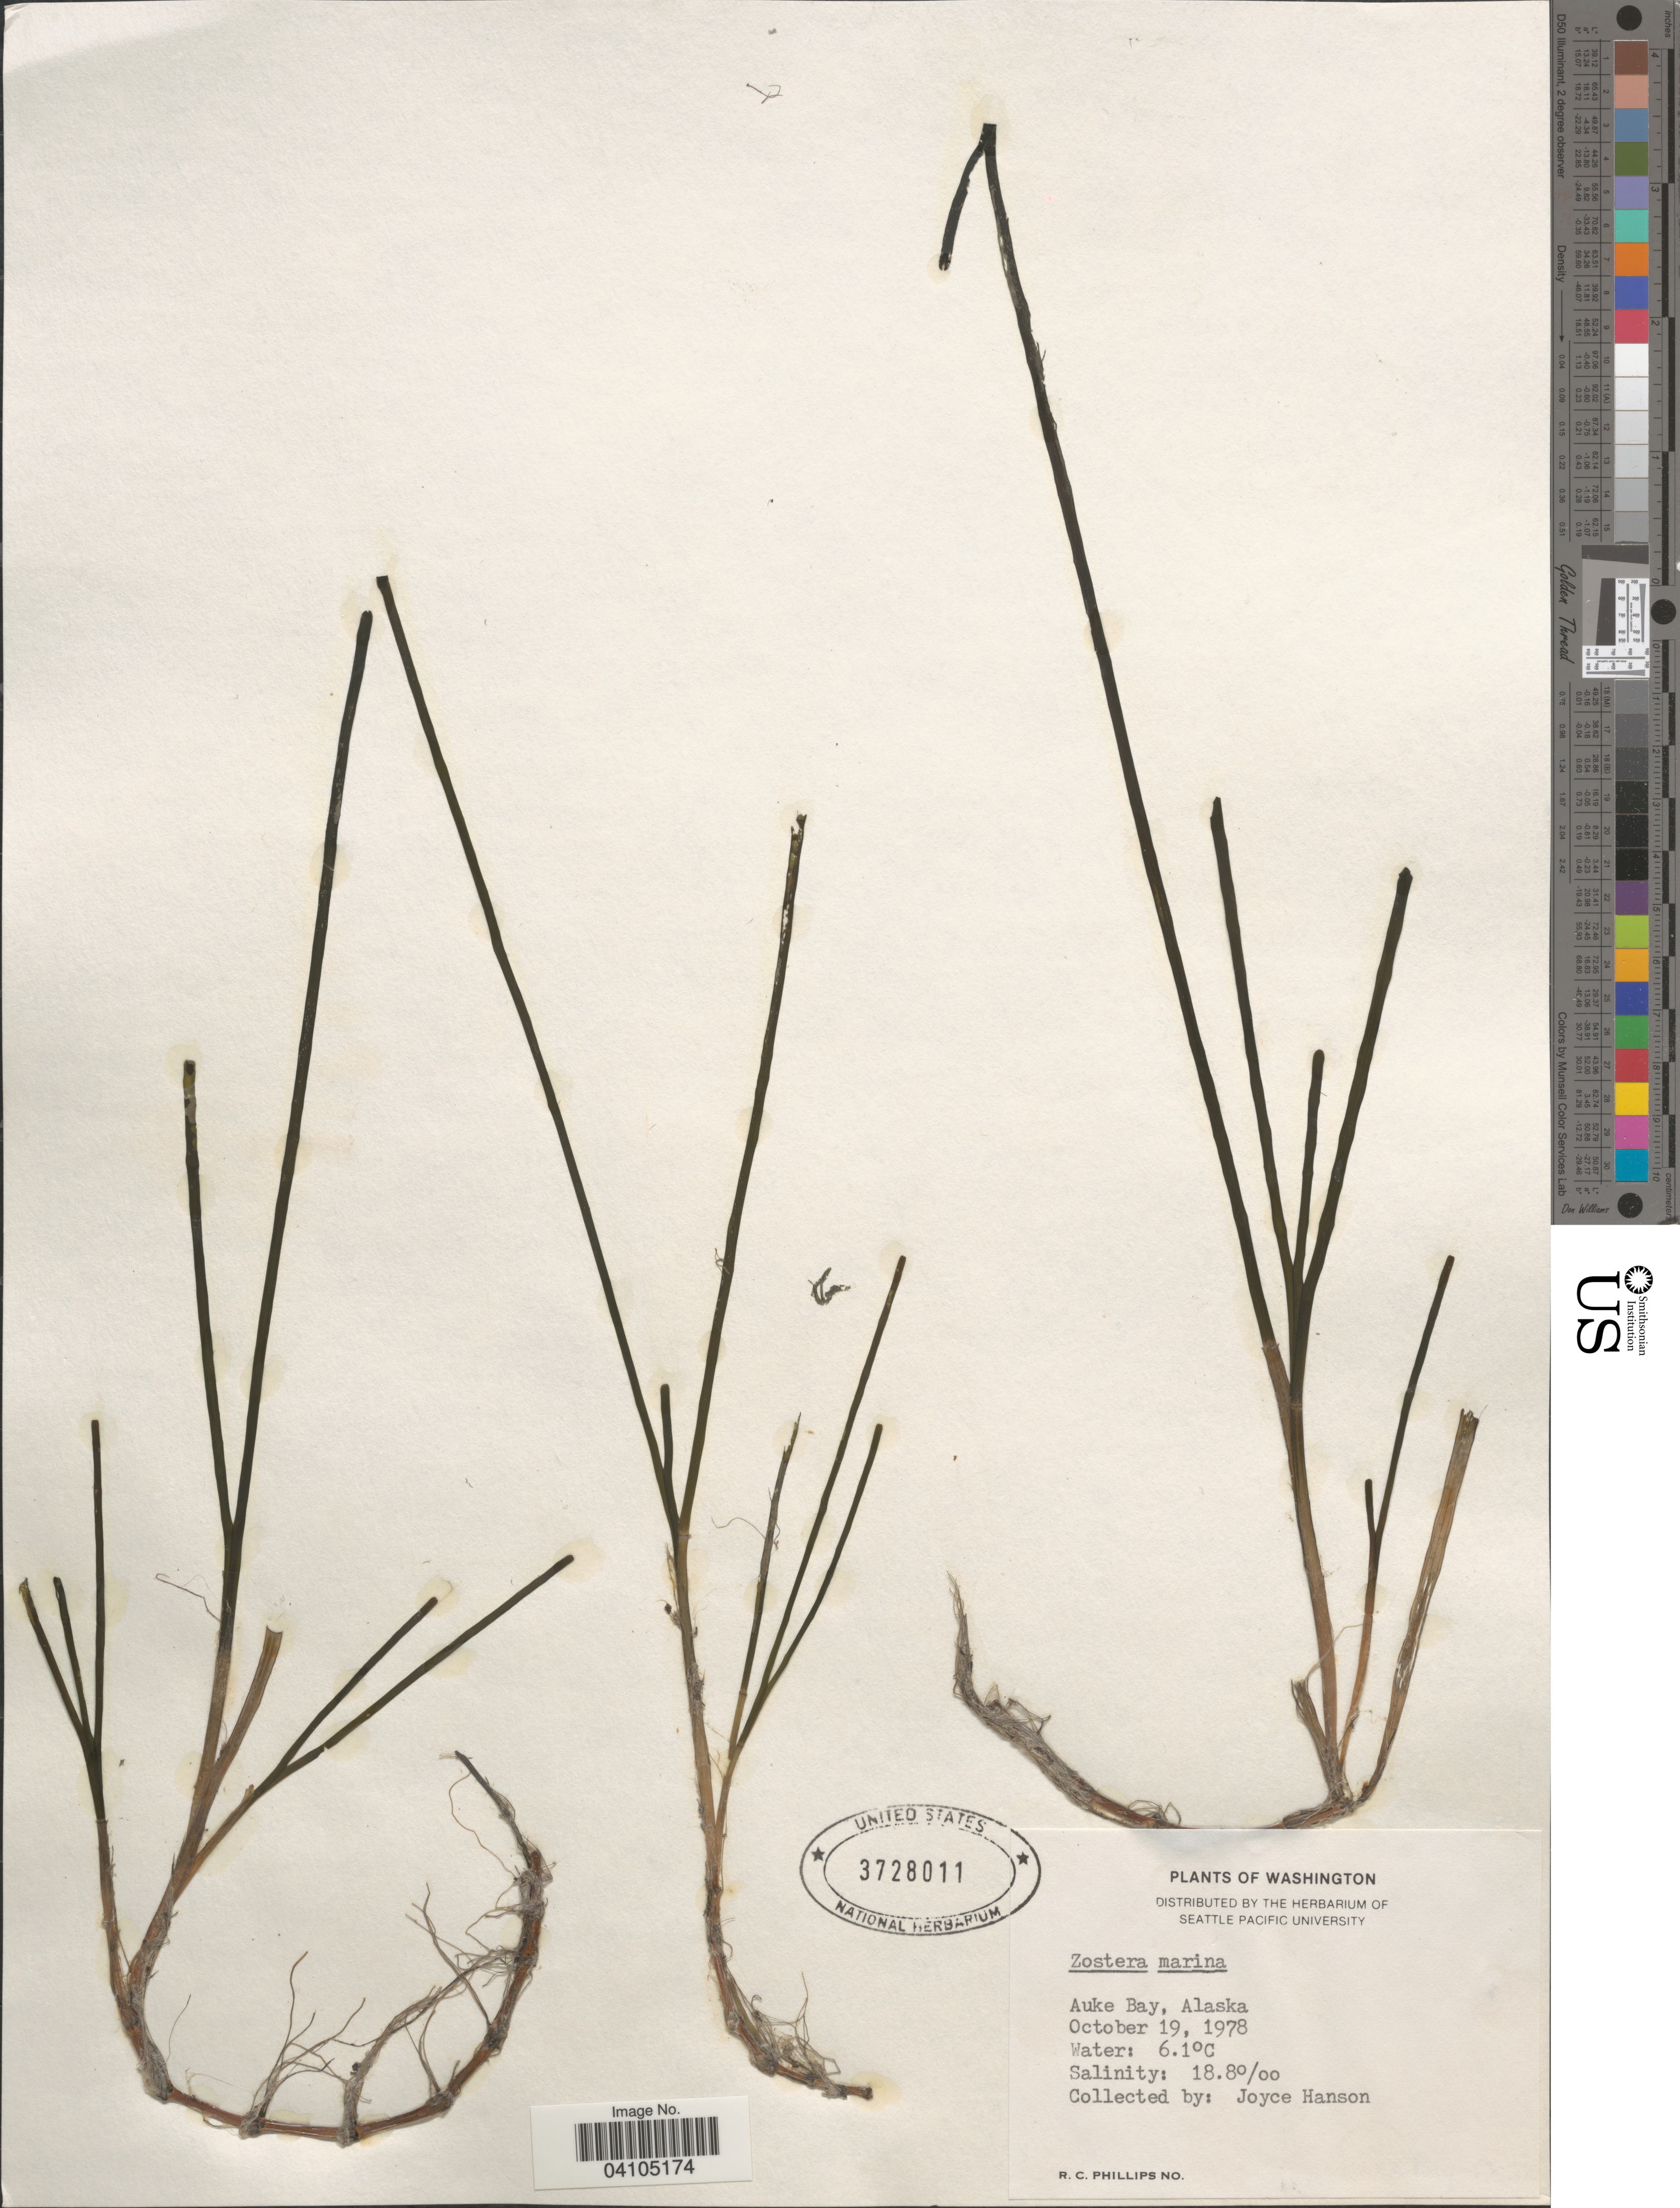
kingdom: Plantae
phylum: Tracheophyta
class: Liliopsida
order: Alismatales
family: Zosteraceae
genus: Zostera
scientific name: Zostera marina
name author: L.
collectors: J. Hanson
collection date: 1978-10-19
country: United States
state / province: Alaska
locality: Auke Bay.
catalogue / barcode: US 3728011